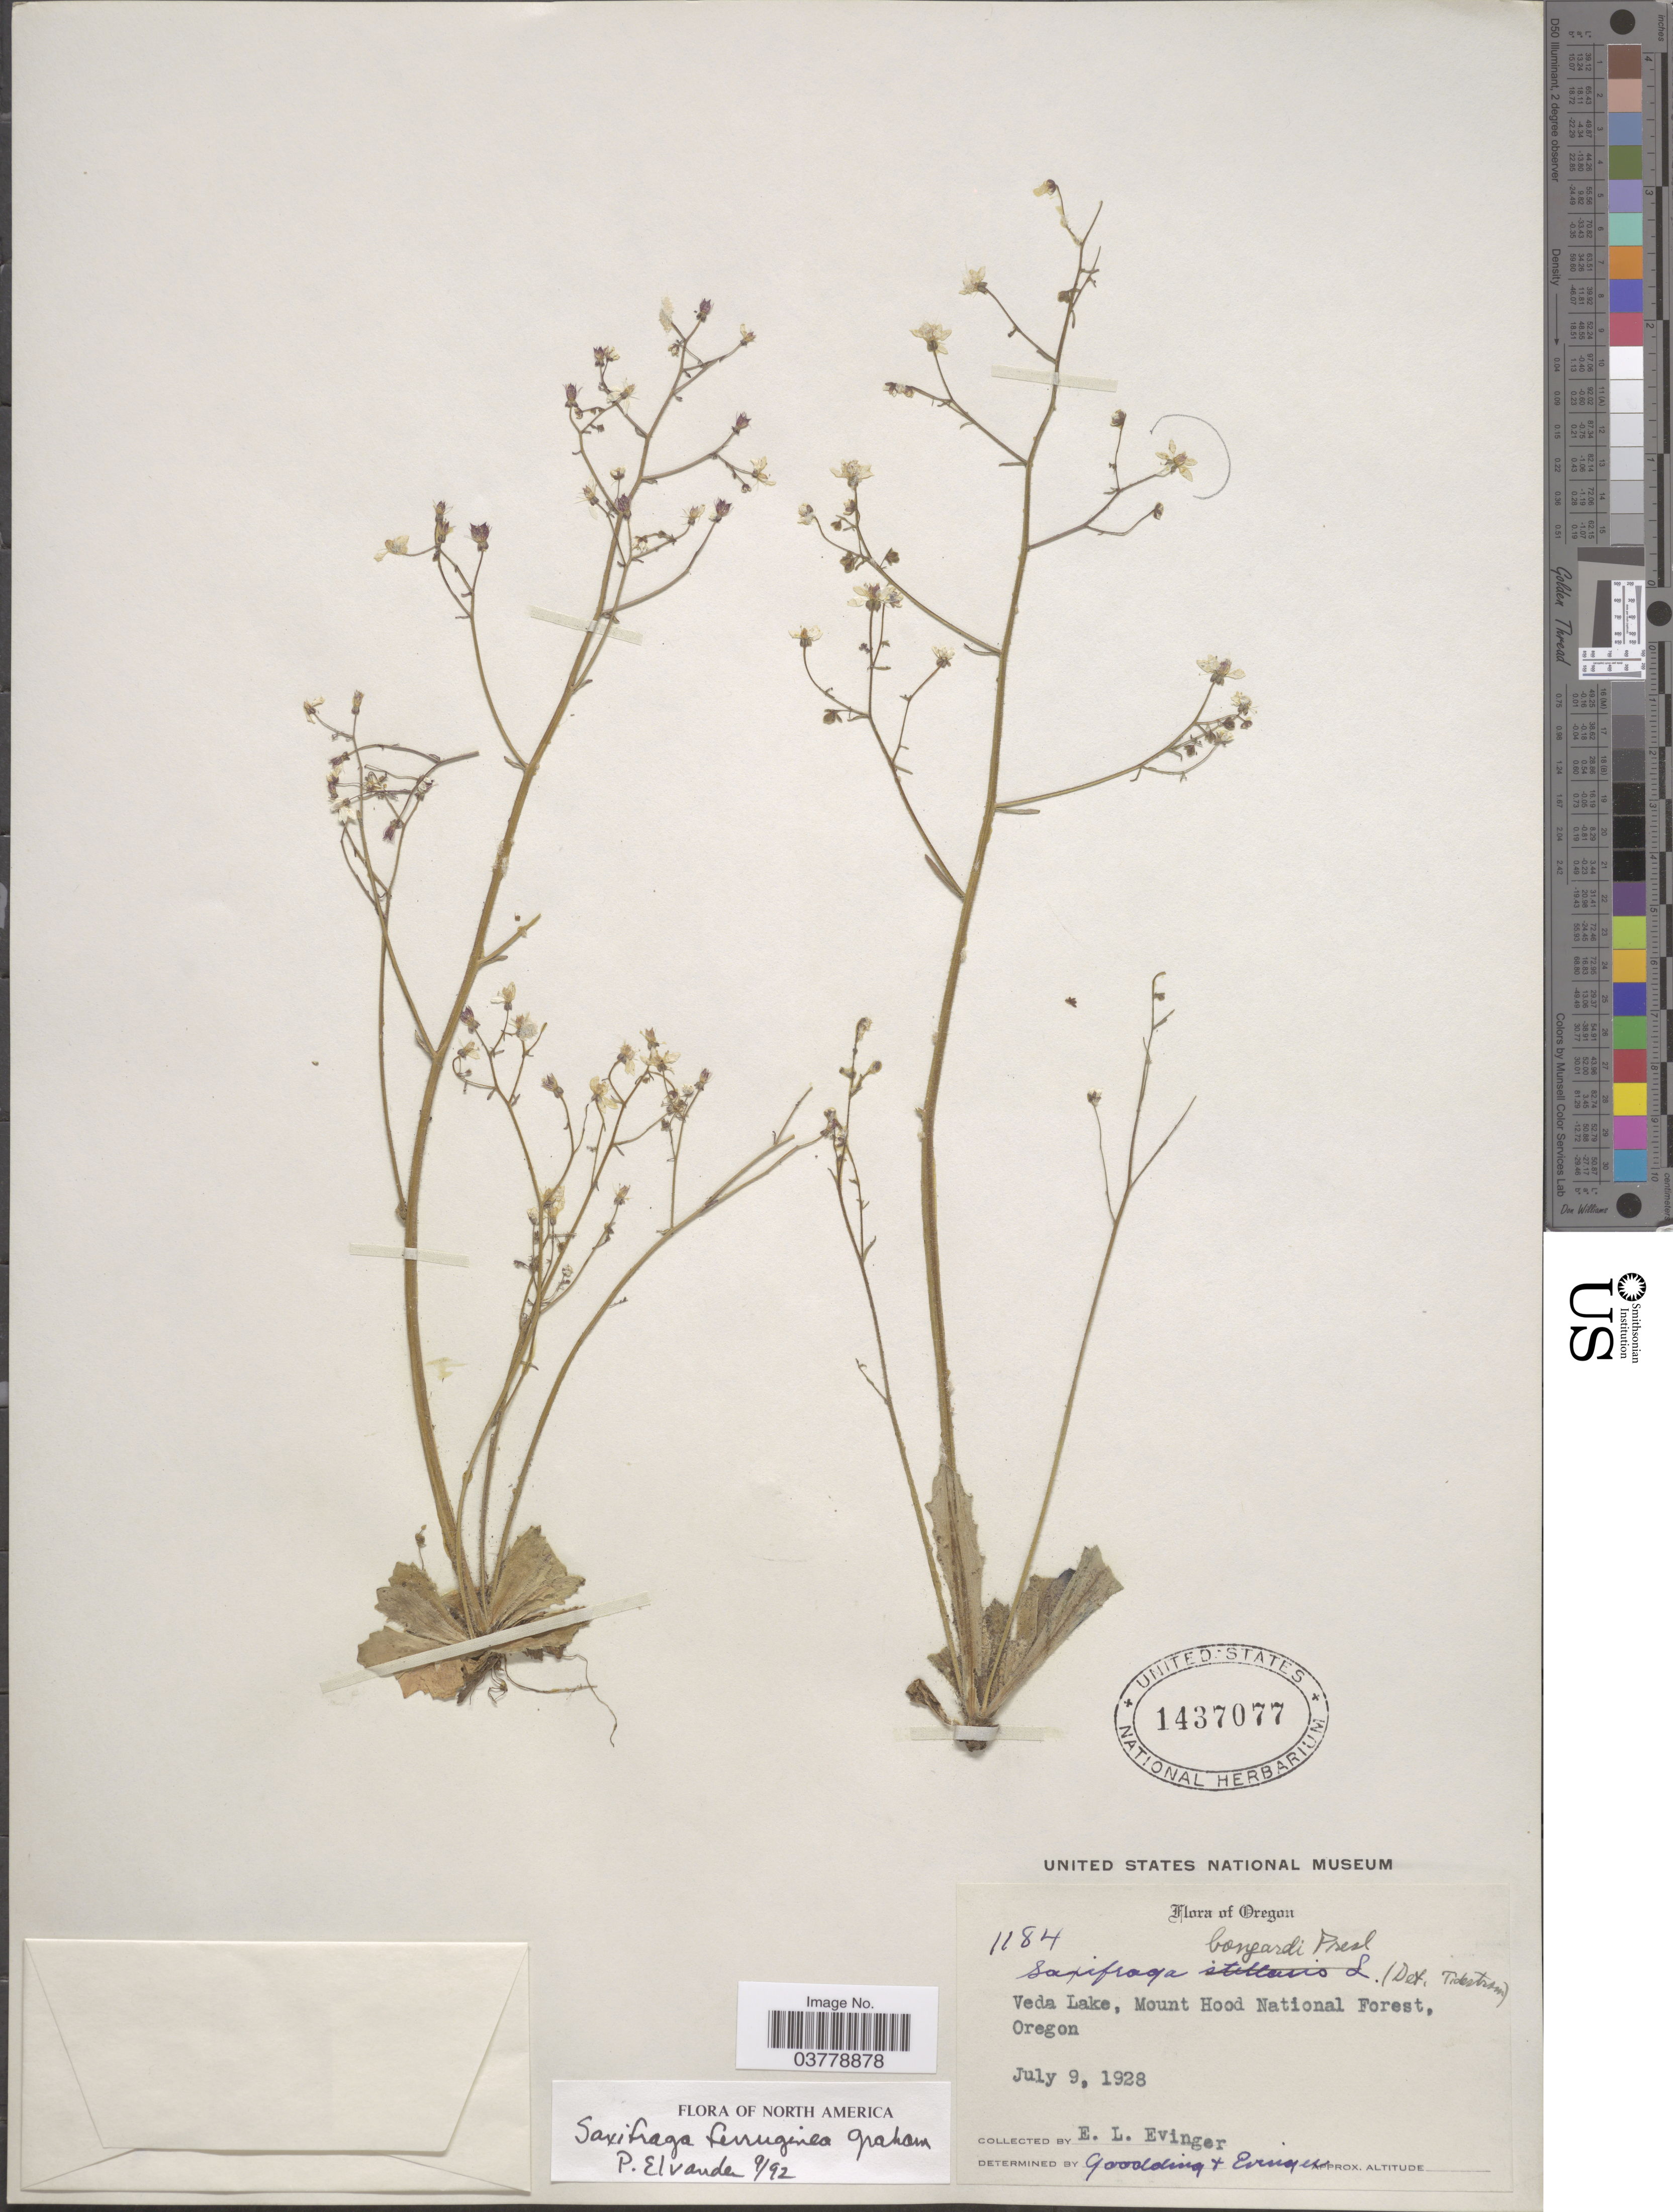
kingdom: Plantae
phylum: Tracheophyta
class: Magnoliopsida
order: Saxifragales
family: Saxifragaceae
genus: Micranthes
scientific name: Micranthes ferruginea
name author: (Graham) Brouillet & Gornall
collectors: E. Evinger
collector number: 1184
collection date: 1928-07-09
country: United States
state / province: Oregon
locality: Veda Lake, Mount Hood National Forest.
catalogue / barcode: US 1437077